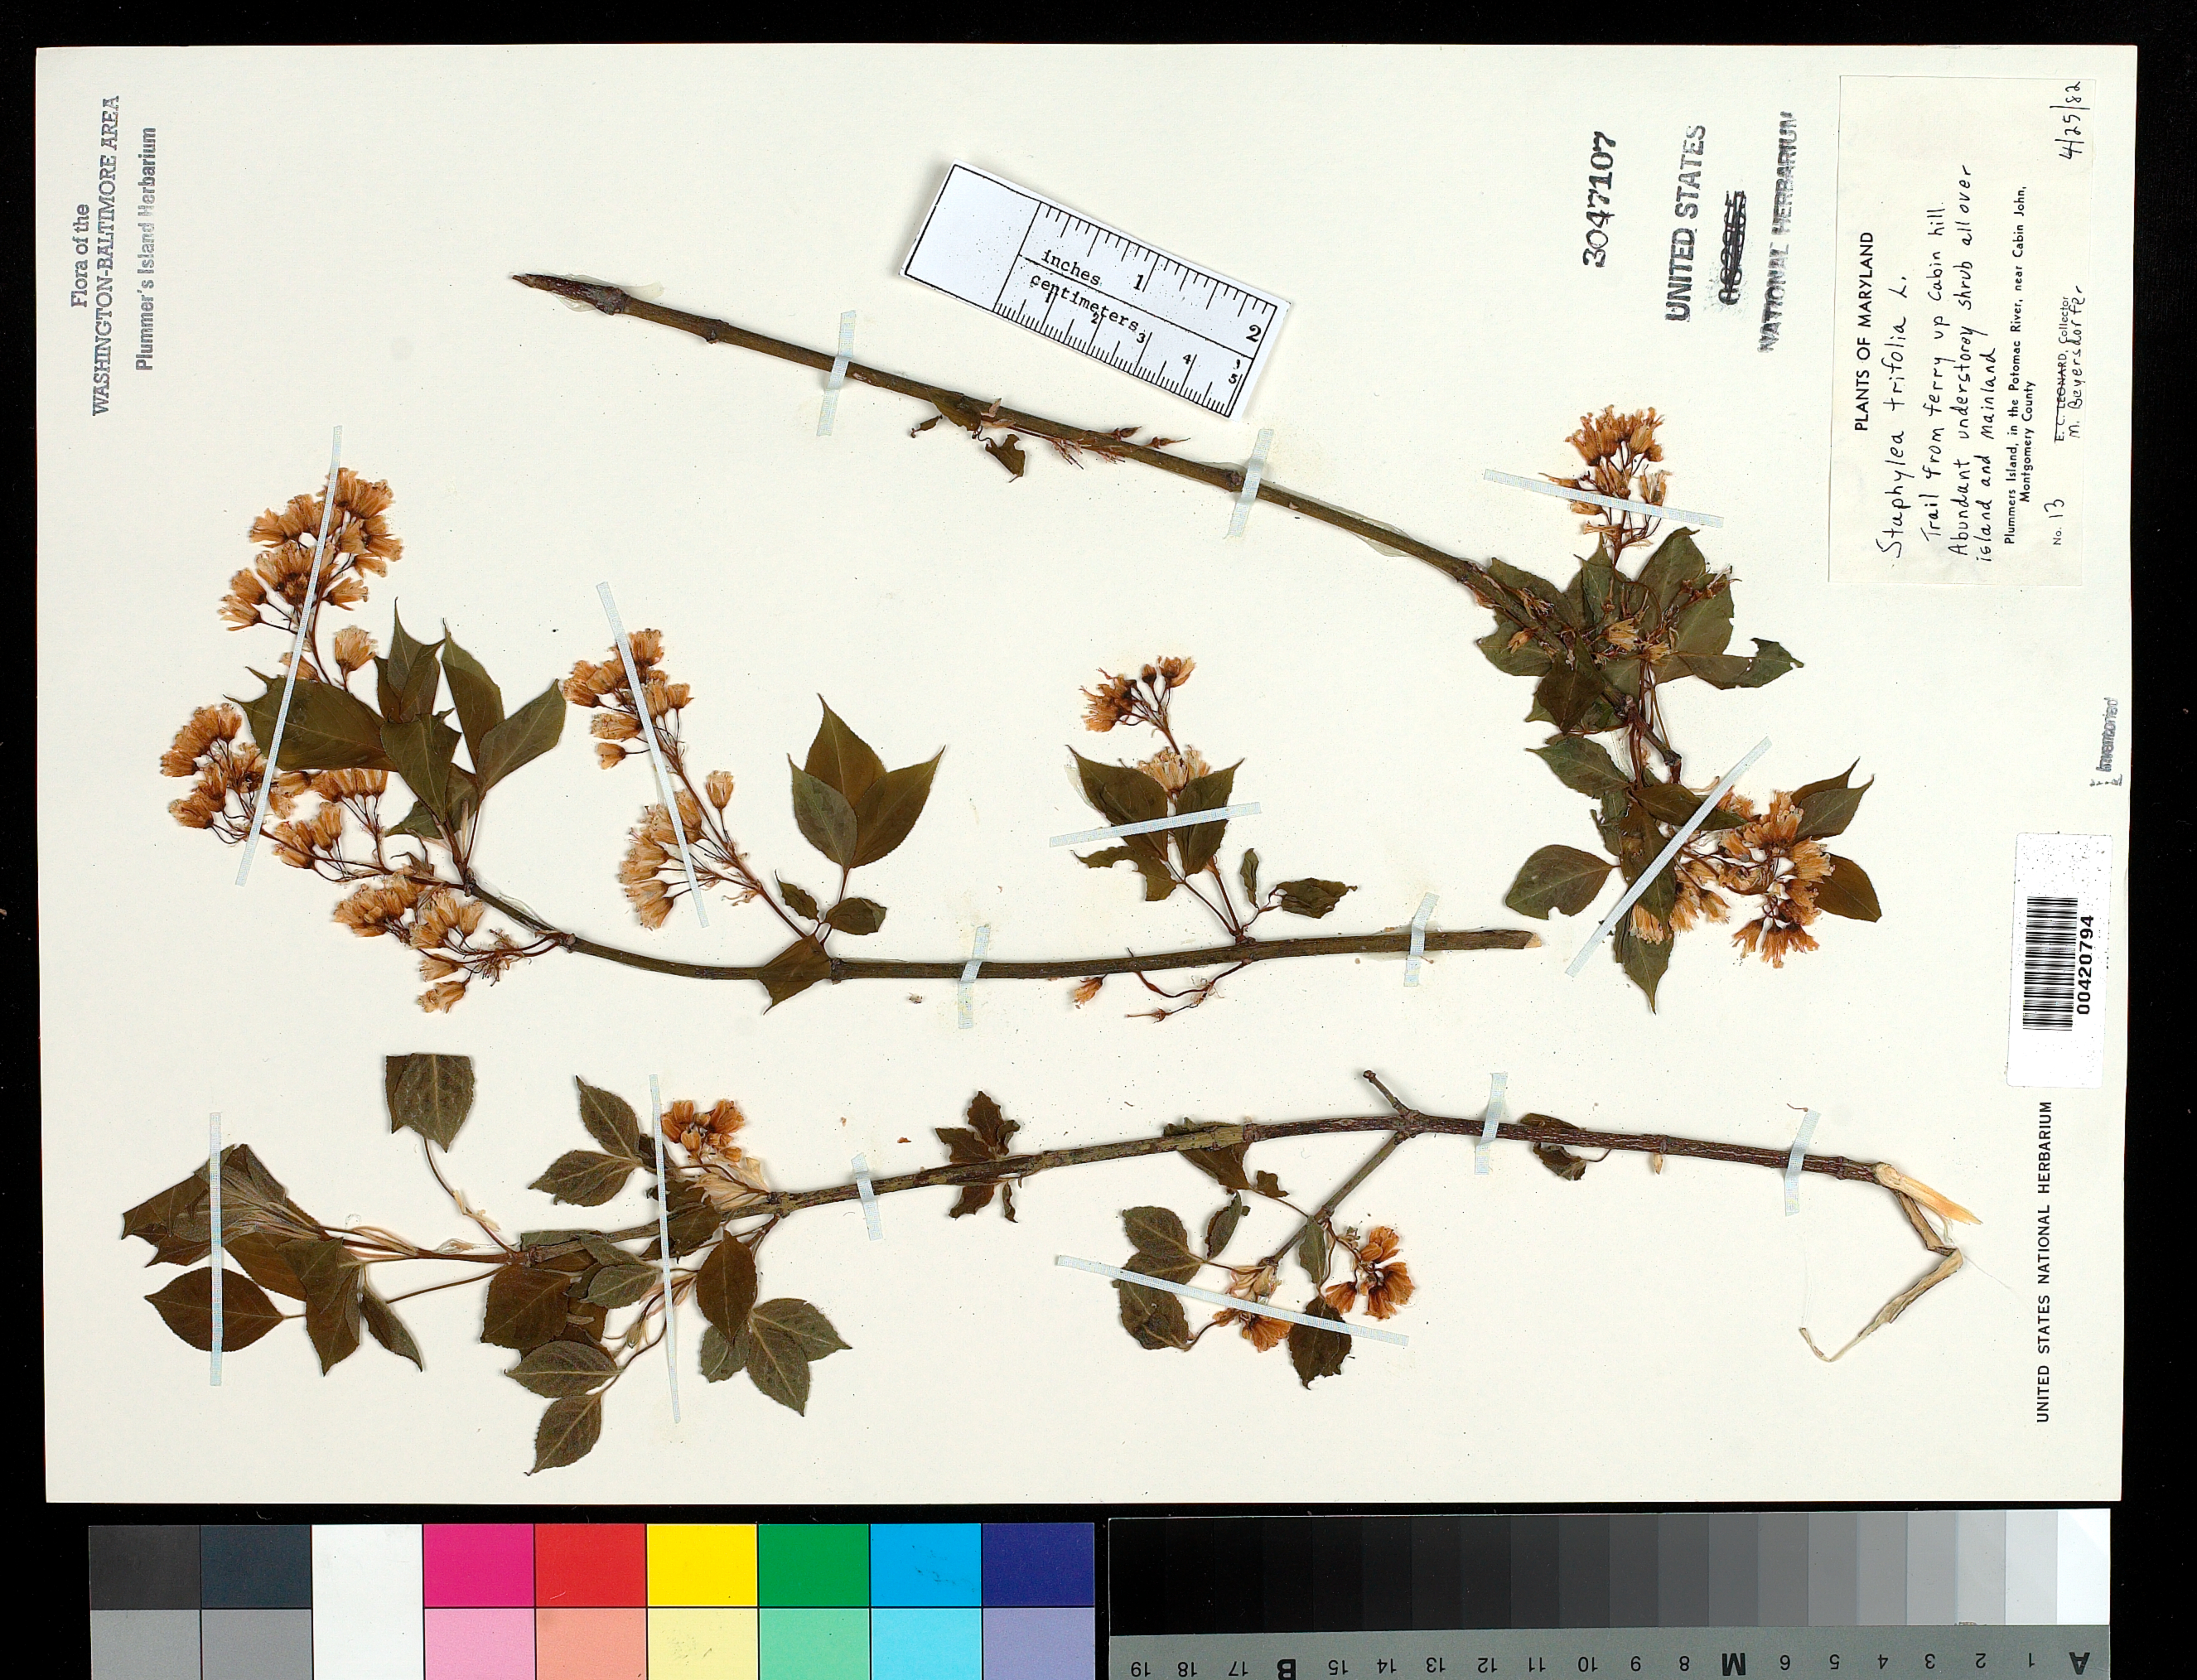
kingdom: Plantae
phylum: Tracheophyta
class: Magnoliopsida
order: Crossosomatales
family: Staphyleaceae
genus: Staphylea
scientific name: Staphylea trifolia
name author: L.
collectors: M. Beyersdorfer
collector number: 13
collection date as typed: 25 Apr 1982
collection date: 1982-04-25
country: United States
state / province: Maryland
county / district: Montgomery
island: Plummers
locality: Plummer's Island; trail from Ferry up Cabin Hill C. & O. Canal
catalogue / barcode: US 3047107